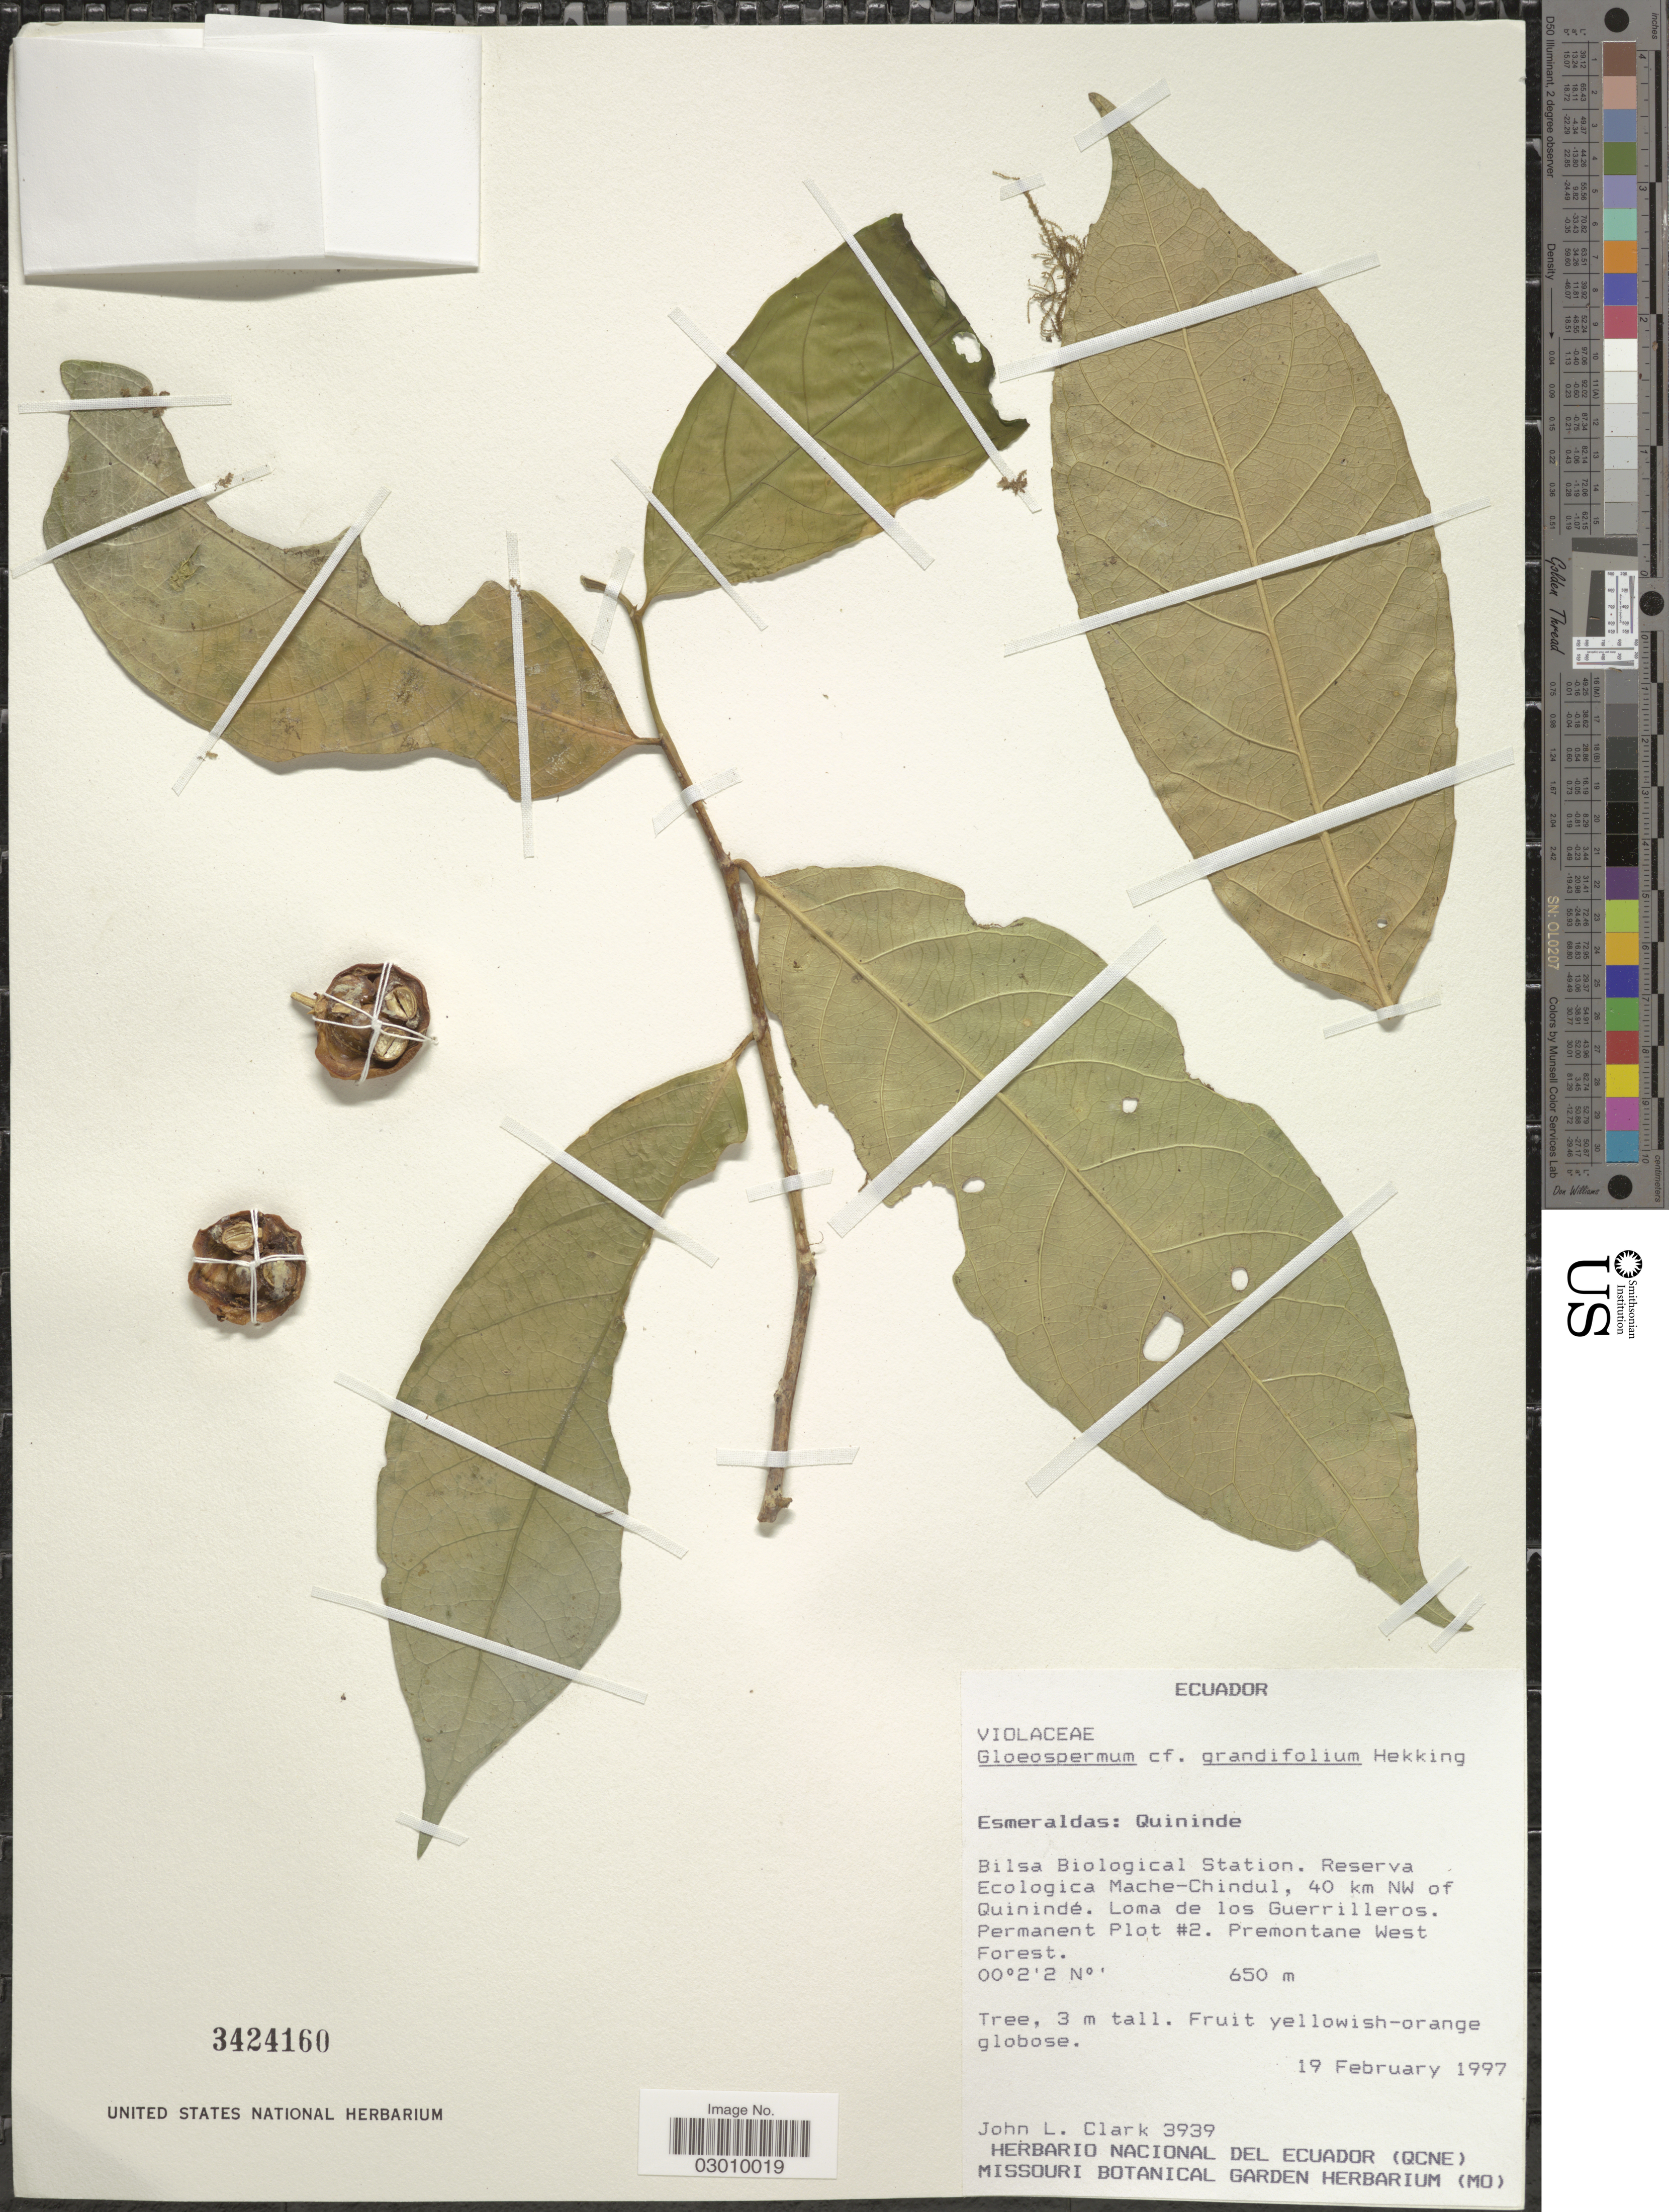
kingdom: Plantae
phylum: Tracheophyta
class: Magnoliopsida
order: Malpighiales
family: Violaceae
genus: Gloeospermum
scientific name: Gloeospermum grandifolium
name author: Hekking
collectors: J. L. Clark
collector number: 3939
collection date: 1997-02-19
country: Ecuador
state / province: Esmeraldas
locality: Quininde, Bilsa Biological Station, Reserva Ecologica Mache-Chindul, 40 km NW of Quinindé, Loma de los Guerrilleros, Permanent Plot #2, Premontane West Forest.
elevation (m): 650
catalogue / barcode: US 3424160